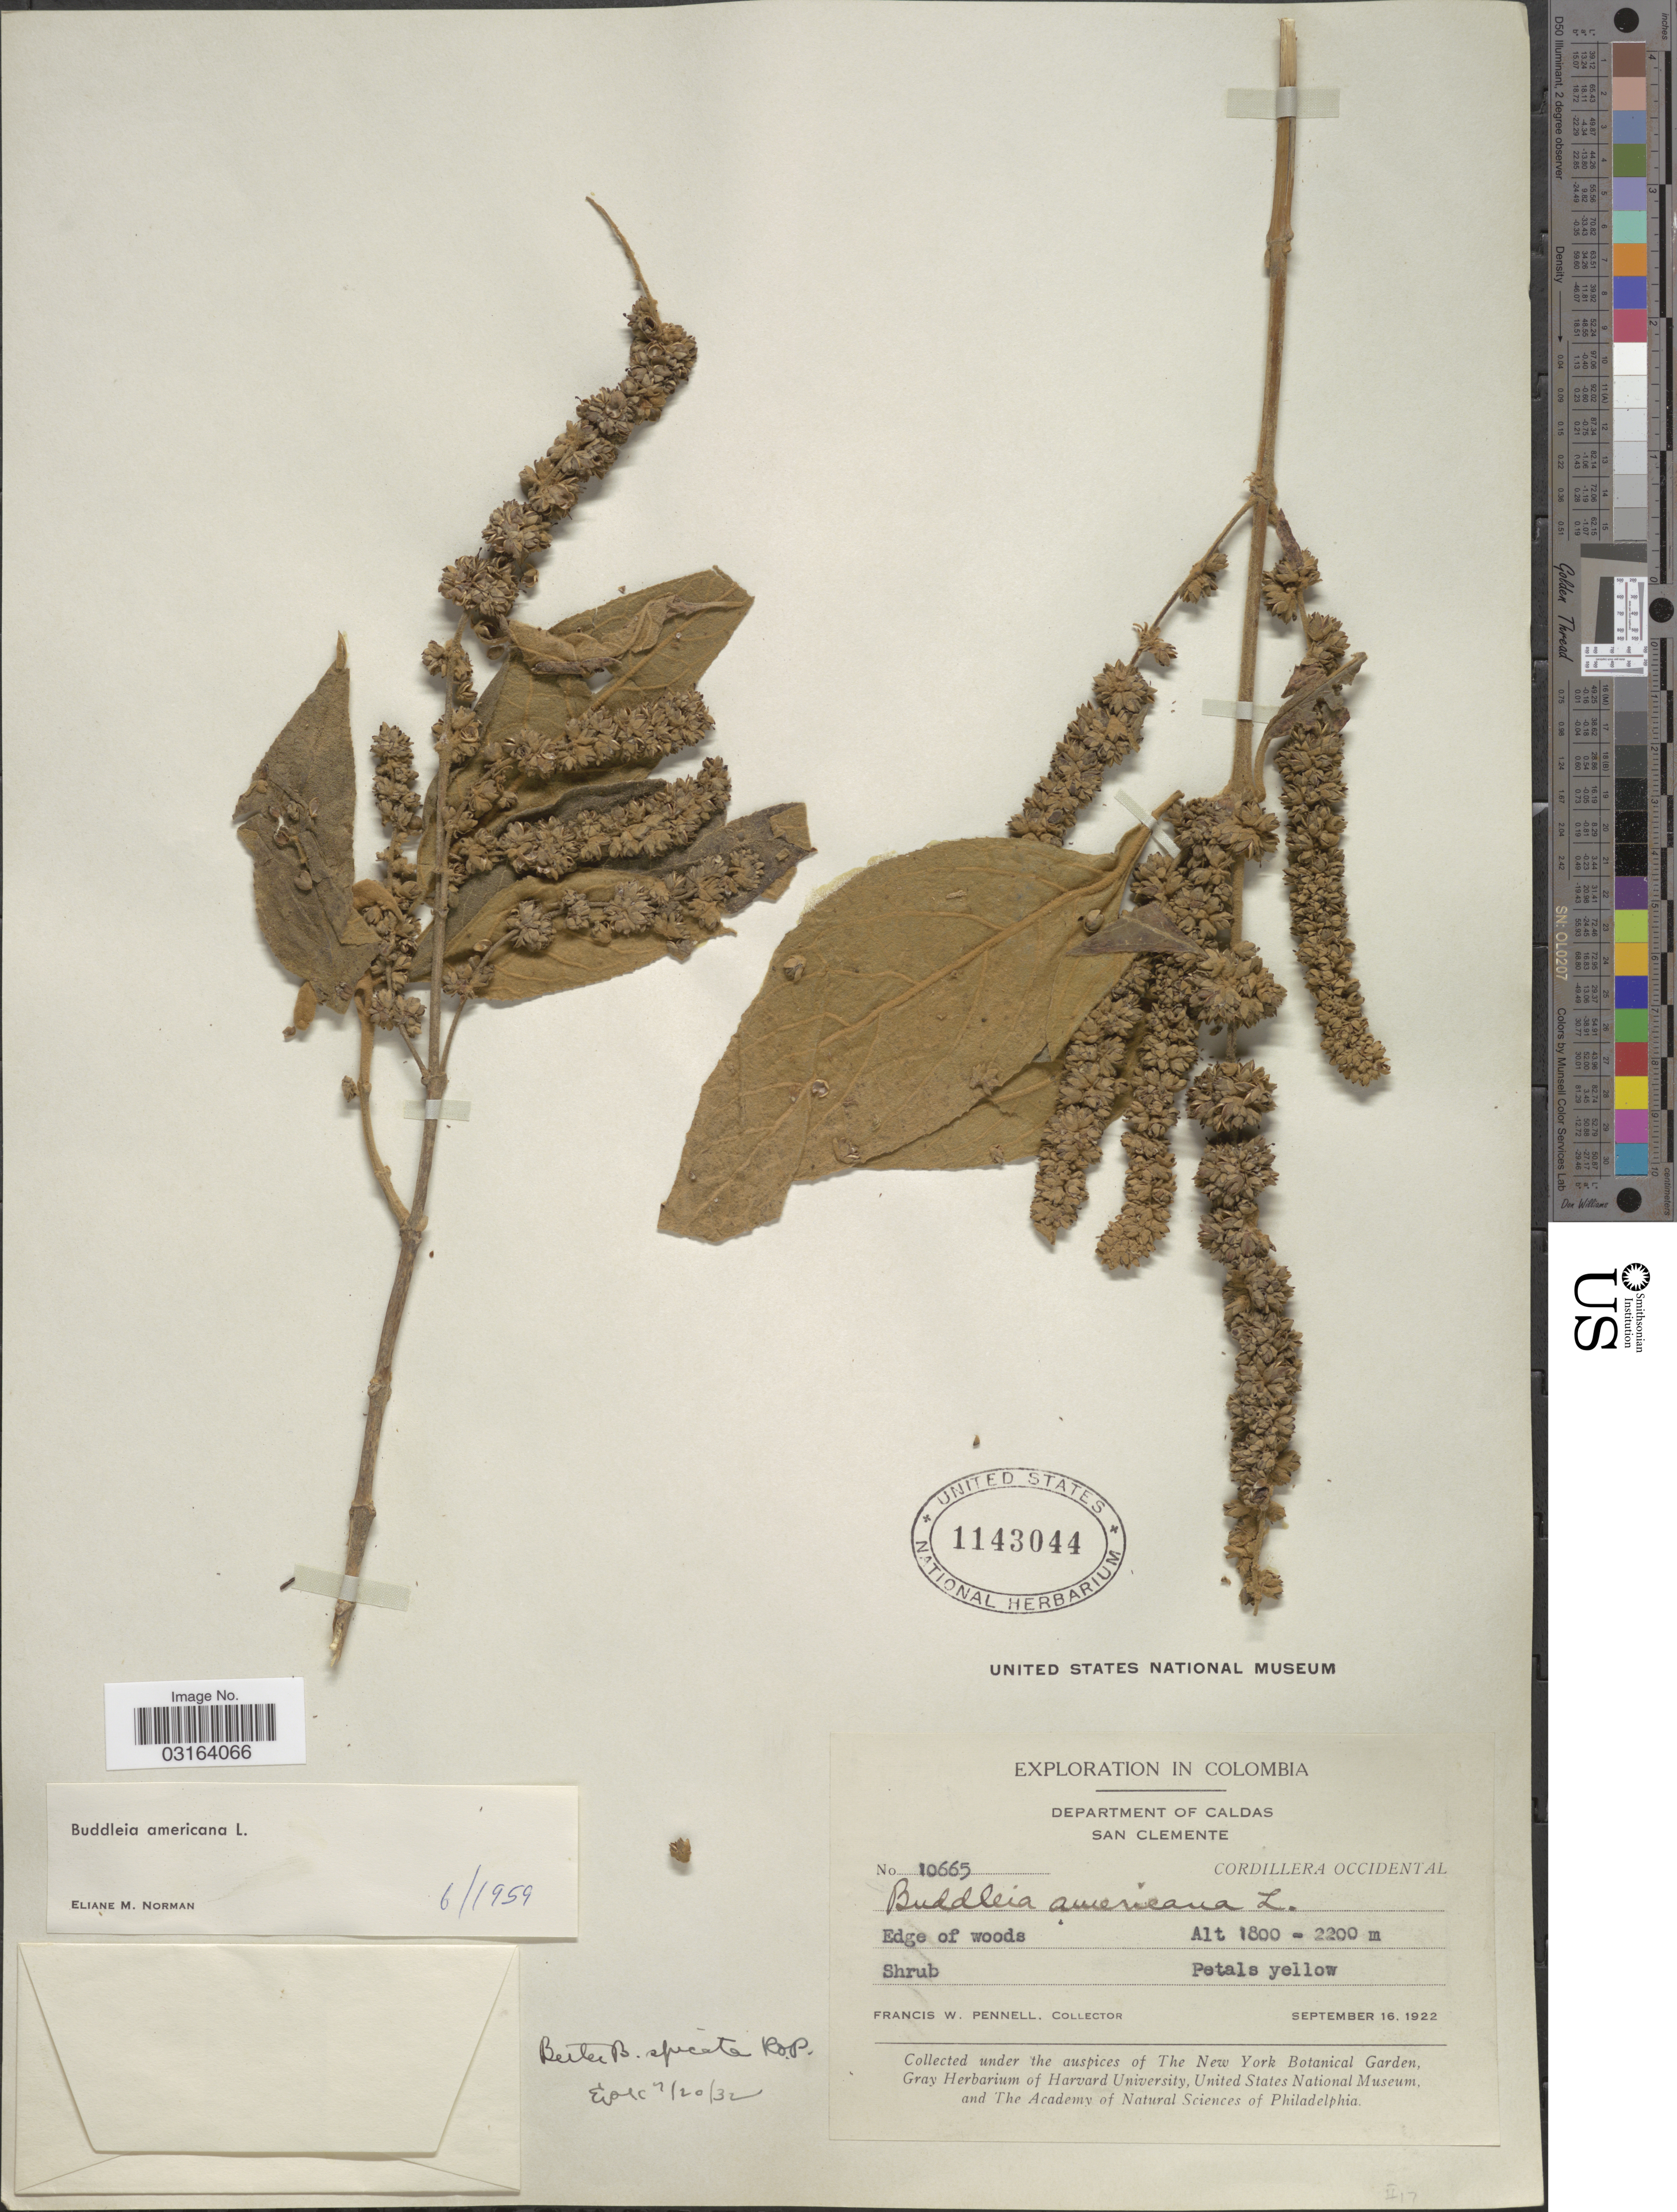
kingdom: Plantae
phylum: Tracheophyta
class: Magnoliopsida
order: Lamiales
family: Scrophulariaceae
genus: Buddleja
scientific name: Buddleja americana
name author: L.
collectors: F. W. Pennell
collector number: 10665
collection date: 1922-09-16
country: Colombia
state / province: Caldas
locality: Department of Caldas, San Clemente, Cordillera Occidental.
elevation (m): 1800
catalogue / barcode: US 1143044